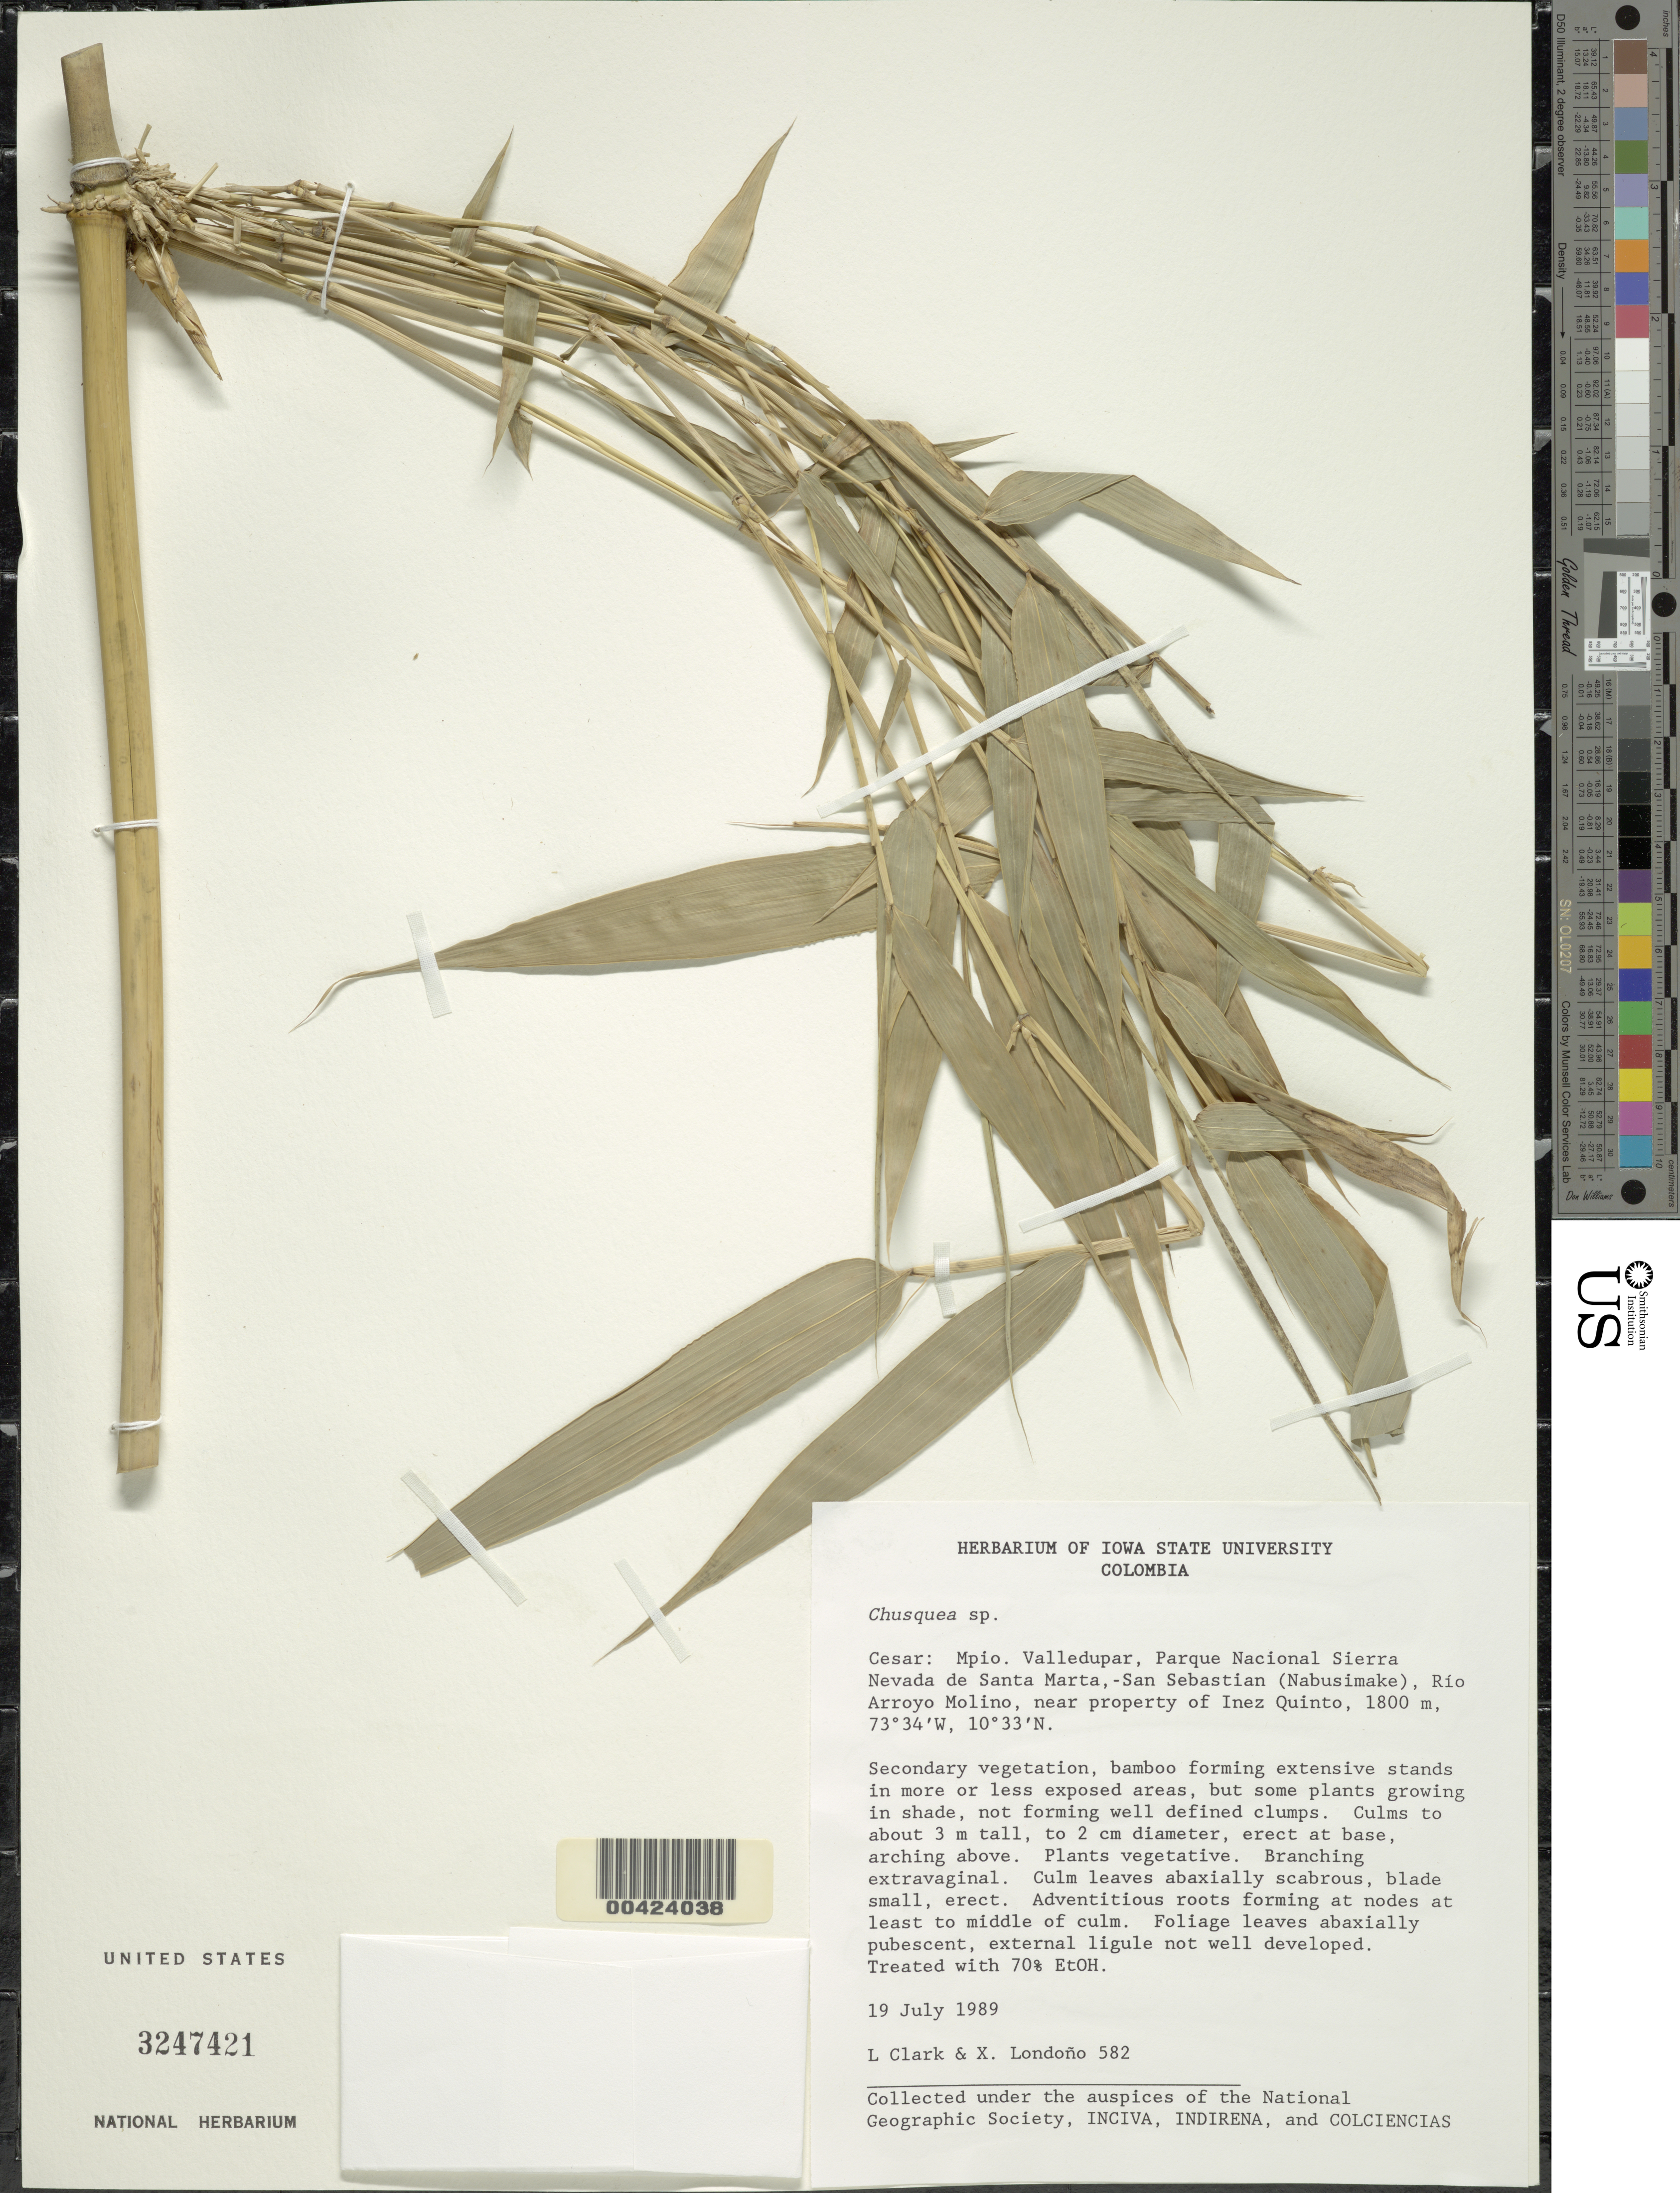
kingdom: Plantae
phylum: Tracheophyta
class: Liliopsida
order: Poales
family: Poaceae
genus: Chusquea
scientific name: Chusquea sp.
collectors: L. G. Clark & X. Londoño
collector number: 582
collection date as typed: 19 Jul 1989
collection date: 1989-07-19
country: Colombia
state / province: César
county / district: Valledupar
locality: Parque Nacional de Sierra Nevada de Santa Marta, - San Sebastian Rio Arroyo Molino, near property of Inez Quinto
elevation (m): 1800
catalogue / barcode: US 3247421